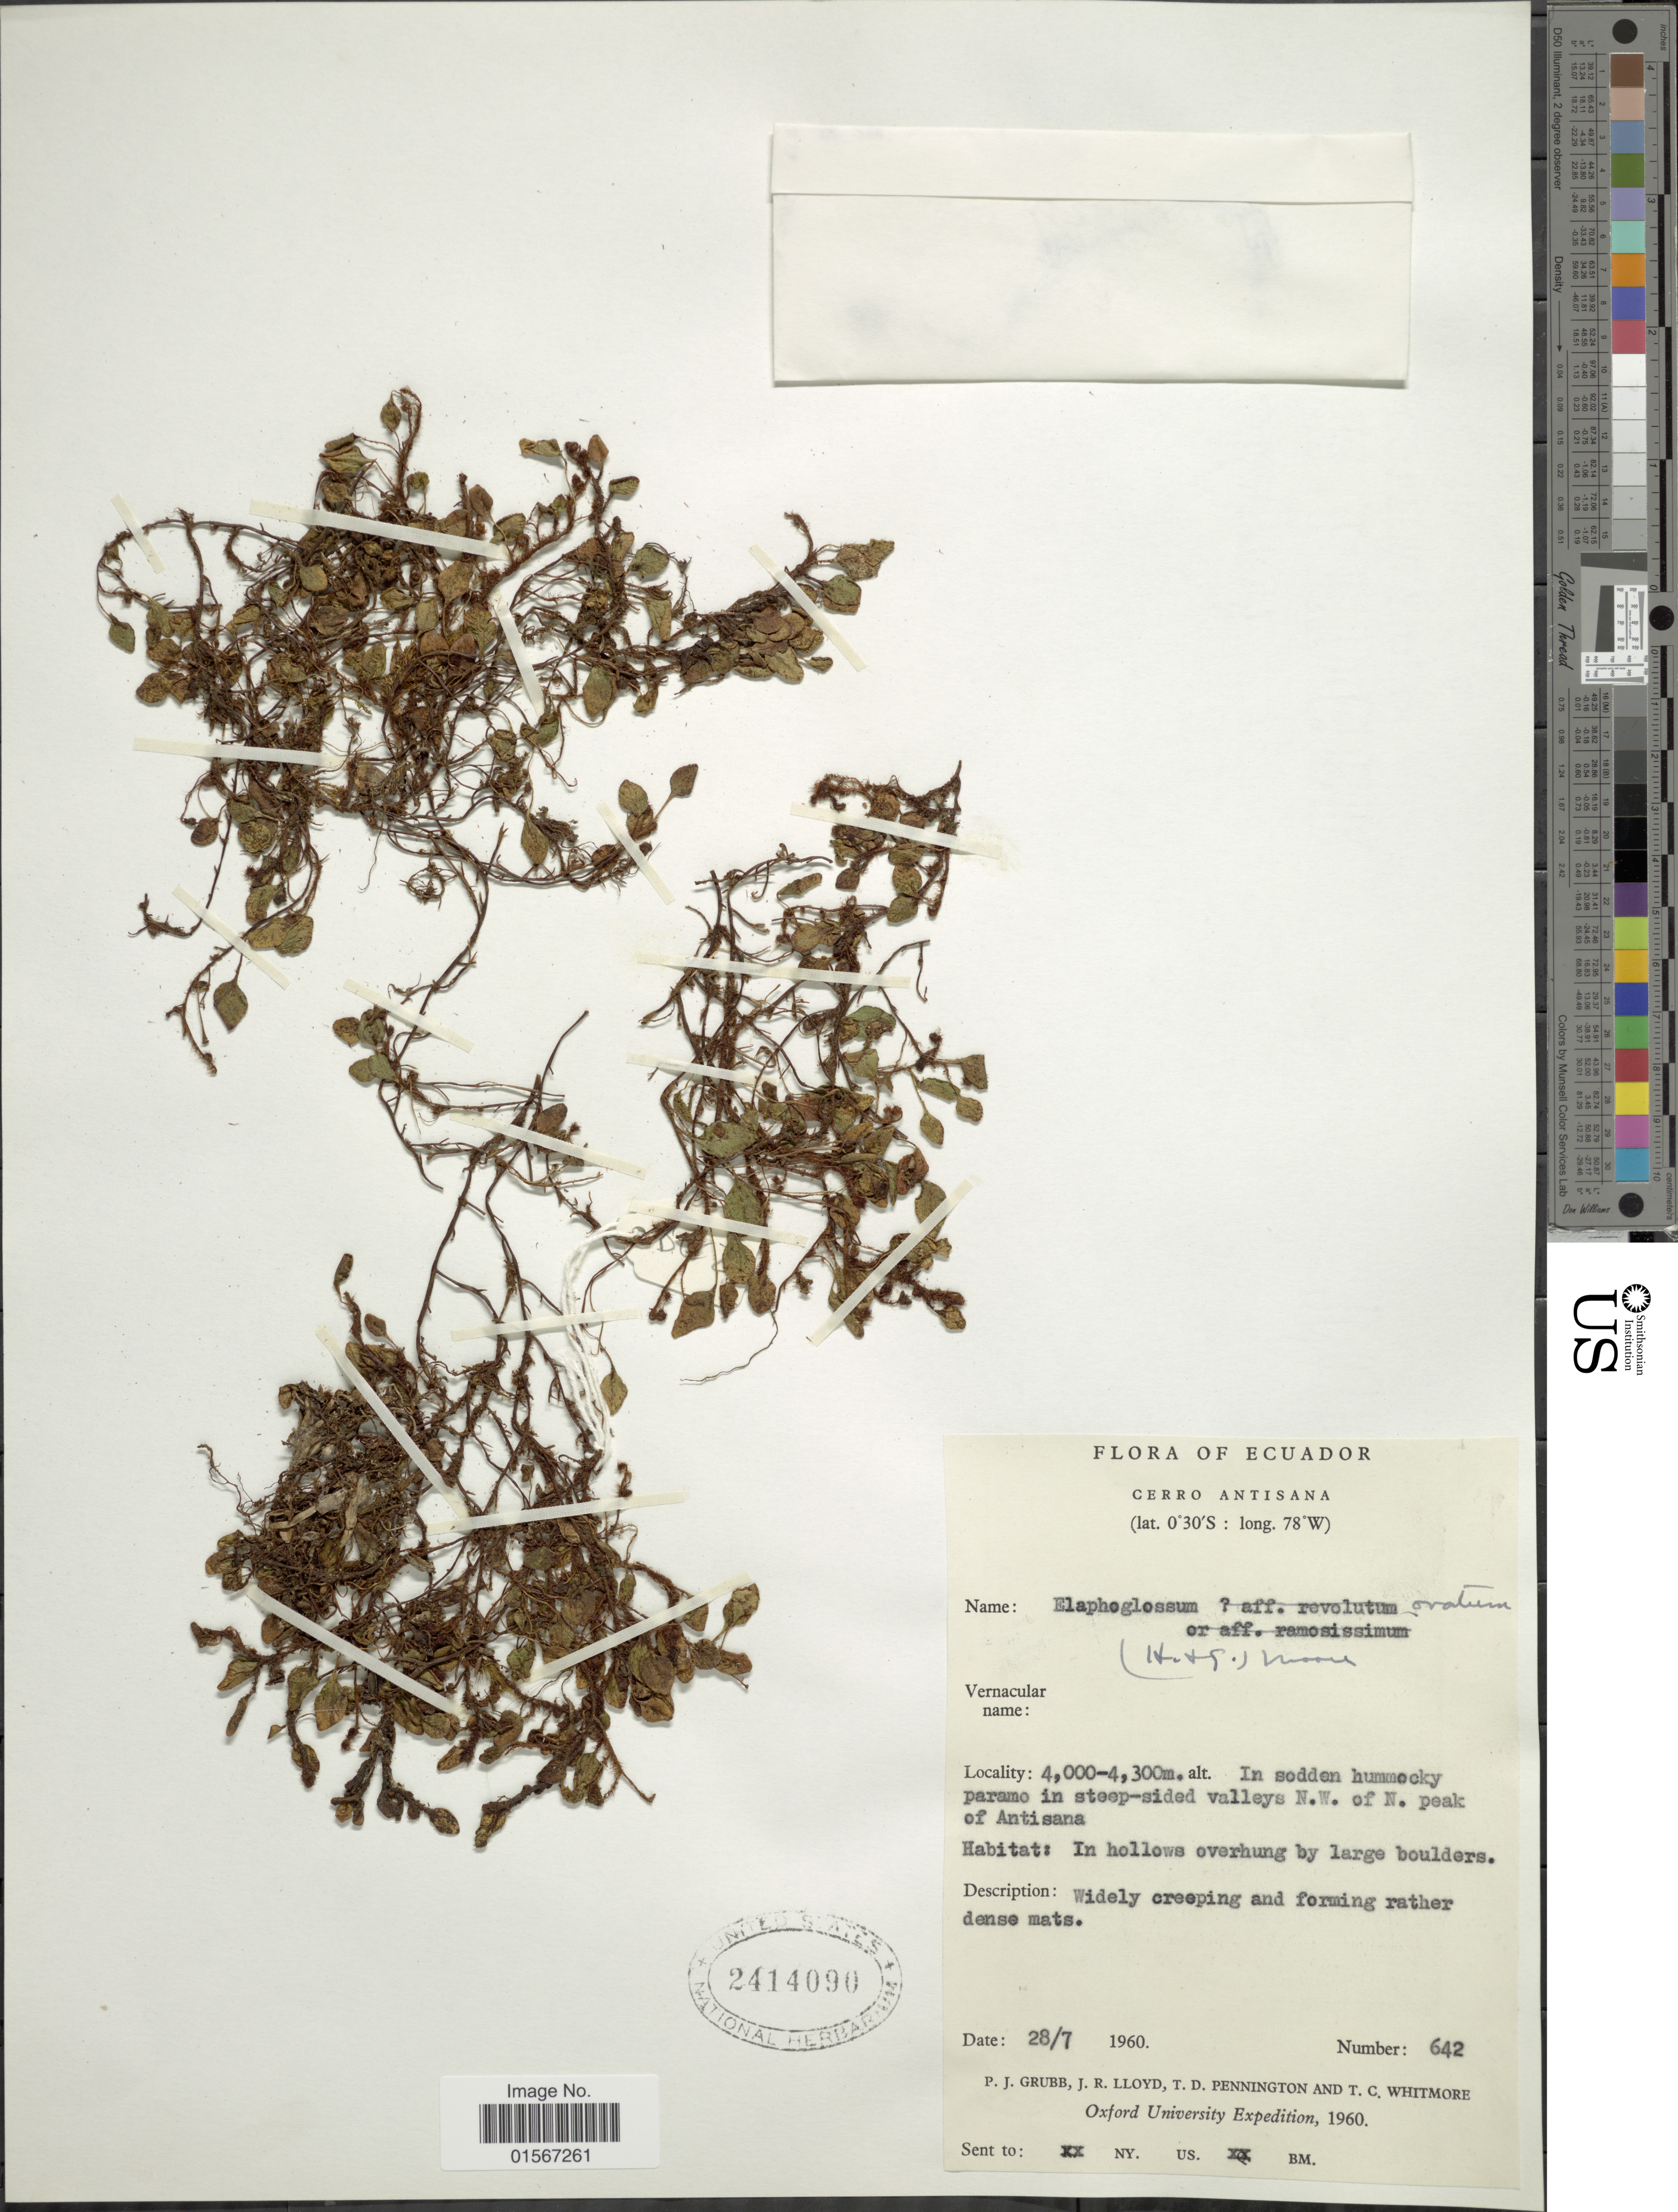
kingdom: Plantae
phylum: Tracheophyta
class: Polypodiopsida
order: Polypodiales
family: Dryopteridaceae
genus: Elaphoglossum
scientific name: Elaphoglossum ovatum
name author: (Hook. & Grev.) T. Moore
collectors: P. J. Grubb, J. R. Lloyd, T. D. Pennington & T. C. Whitmore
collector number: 642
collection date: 1960-07-28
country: Ecuador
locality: Ecuador, Cerro Antisana in sodden hummecky paramo in steep-sided valleys N.W. of N. peak of Antisana.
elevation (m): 4000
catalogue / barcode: US 2414090